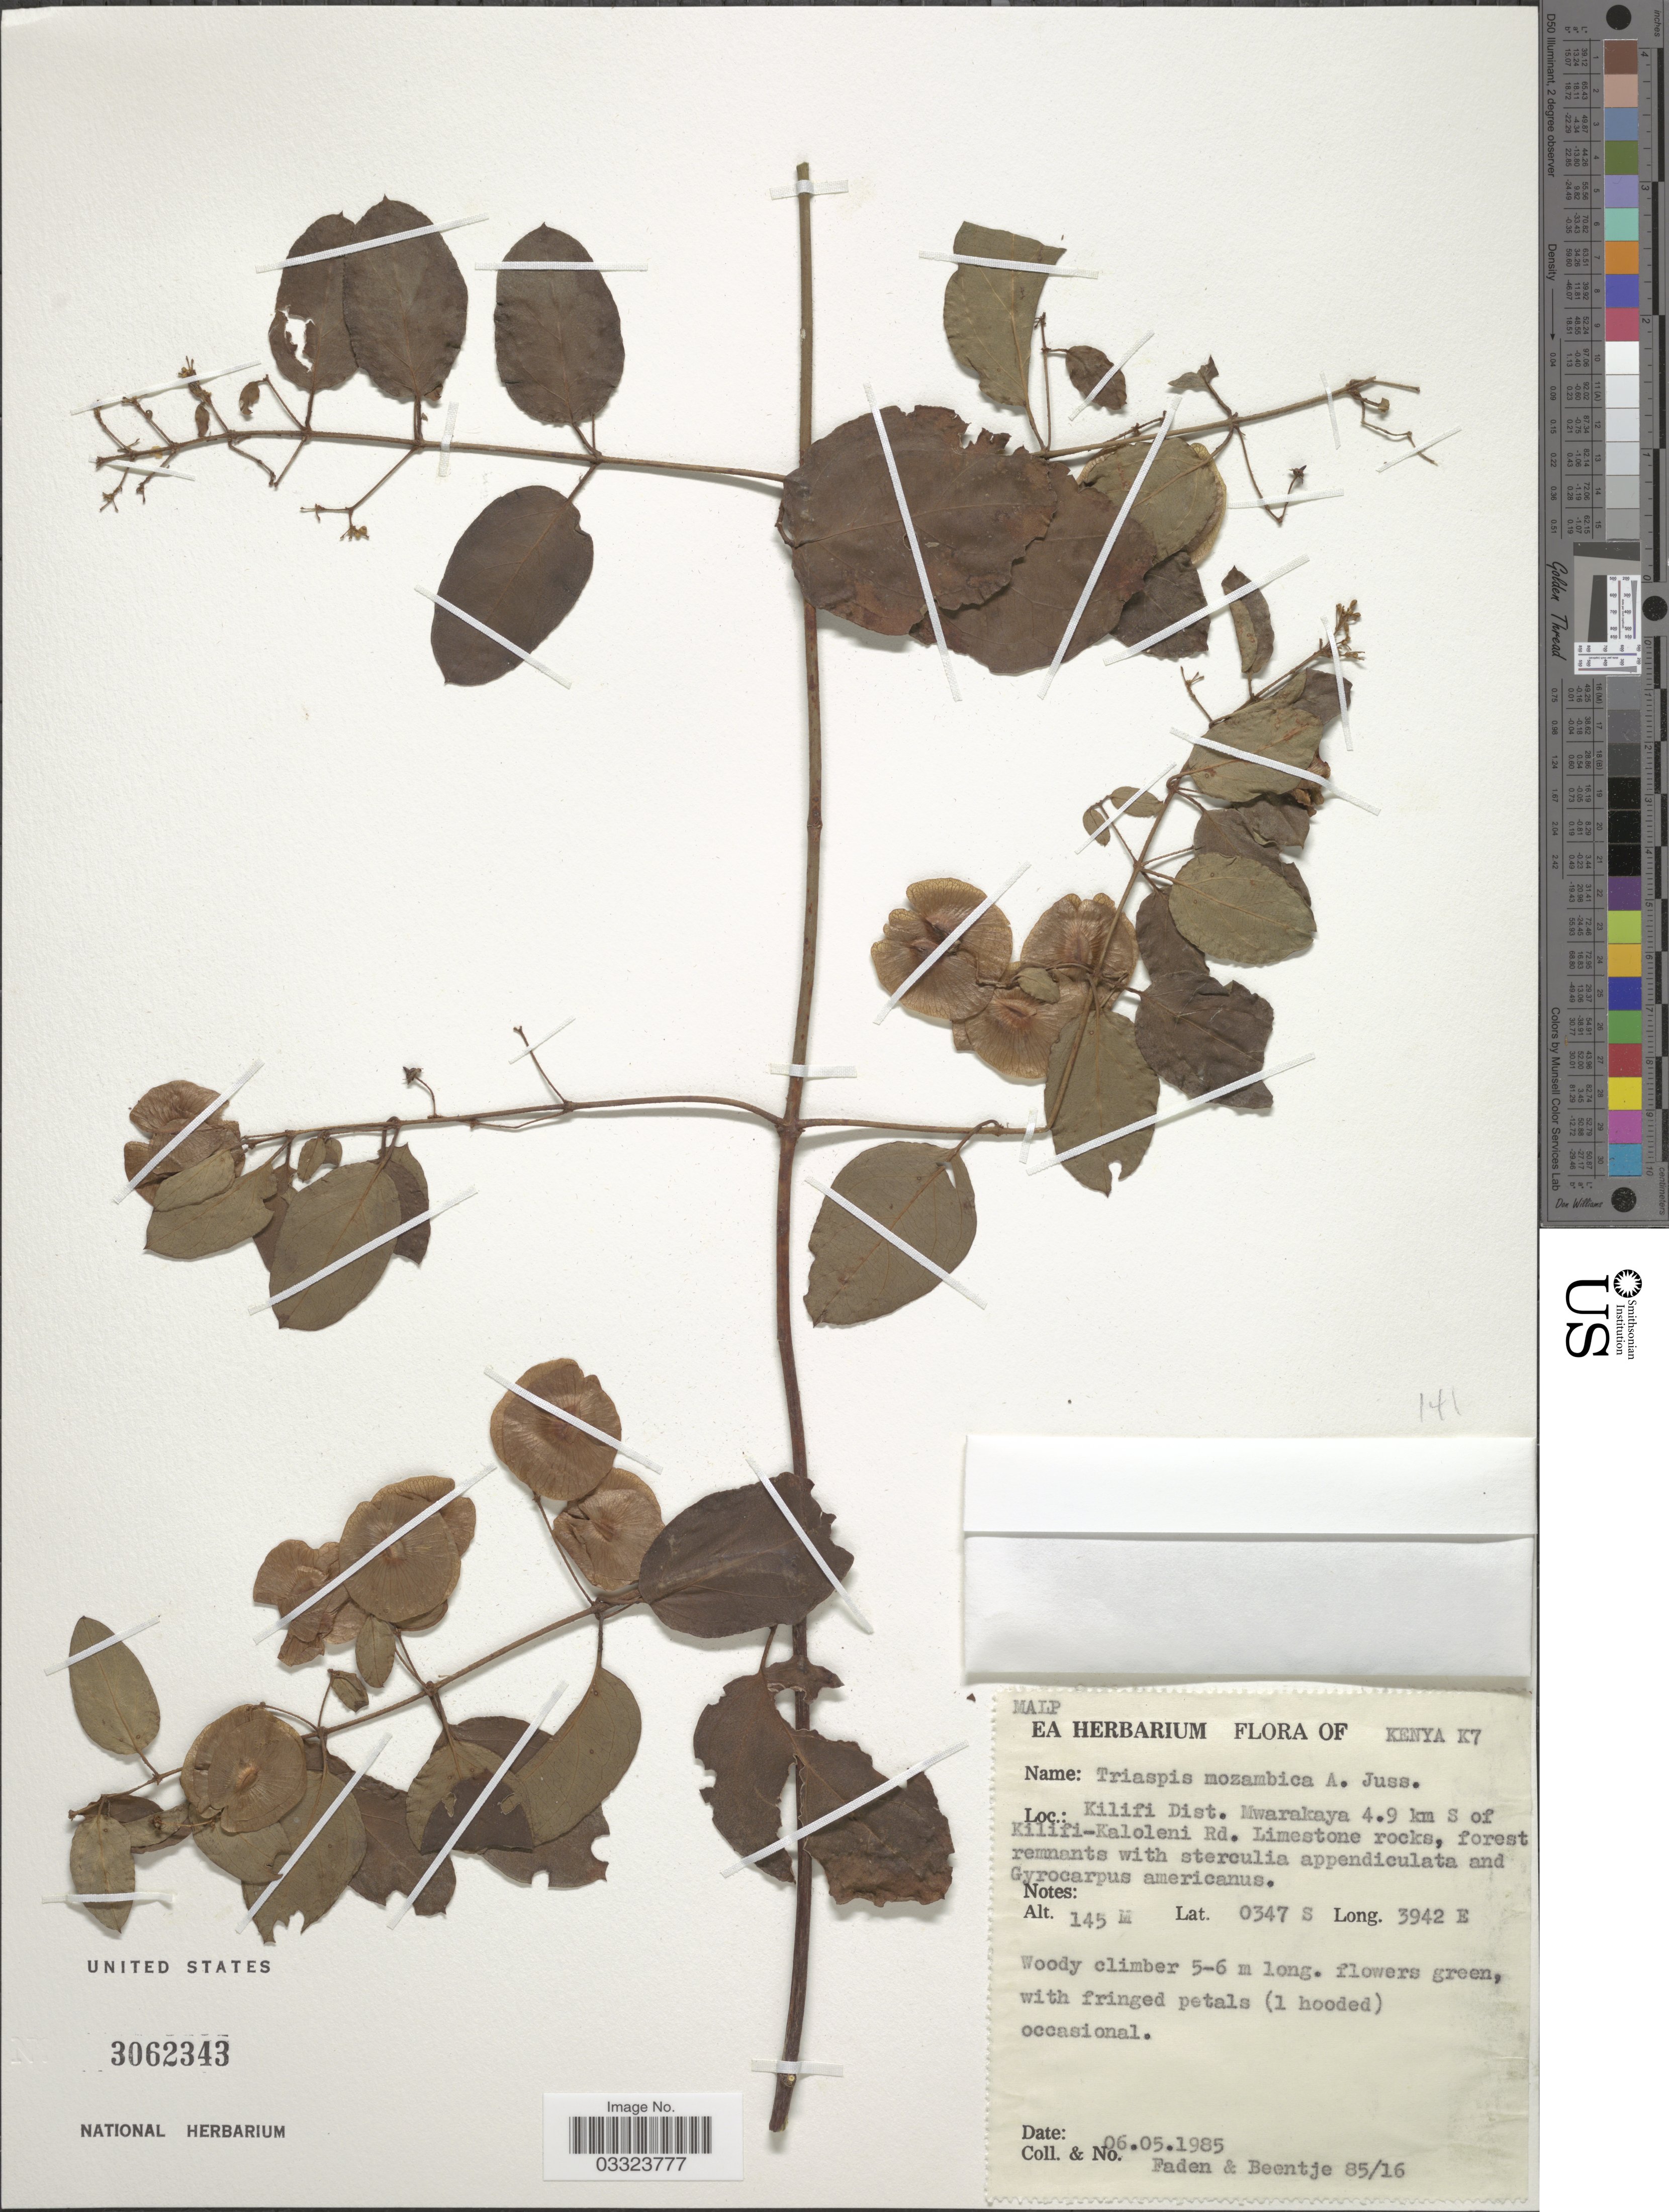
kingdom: Plantae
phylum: Tracheophyta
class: Magnoliopsida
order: Malpighiales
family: Malpighiaceae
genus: Triaspis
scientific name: Triaspis mozambica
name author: A. Juss.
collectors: -- Faden & -- Beentje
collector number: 85/16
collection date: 1985-05-06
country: Kenya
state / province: Kilifi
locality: Kenya K7. Kilifi Dist. Mwarakaya 4.9 km S of Kilifi-Kaloleni Rd.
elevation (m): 145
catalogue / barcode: US 3062343